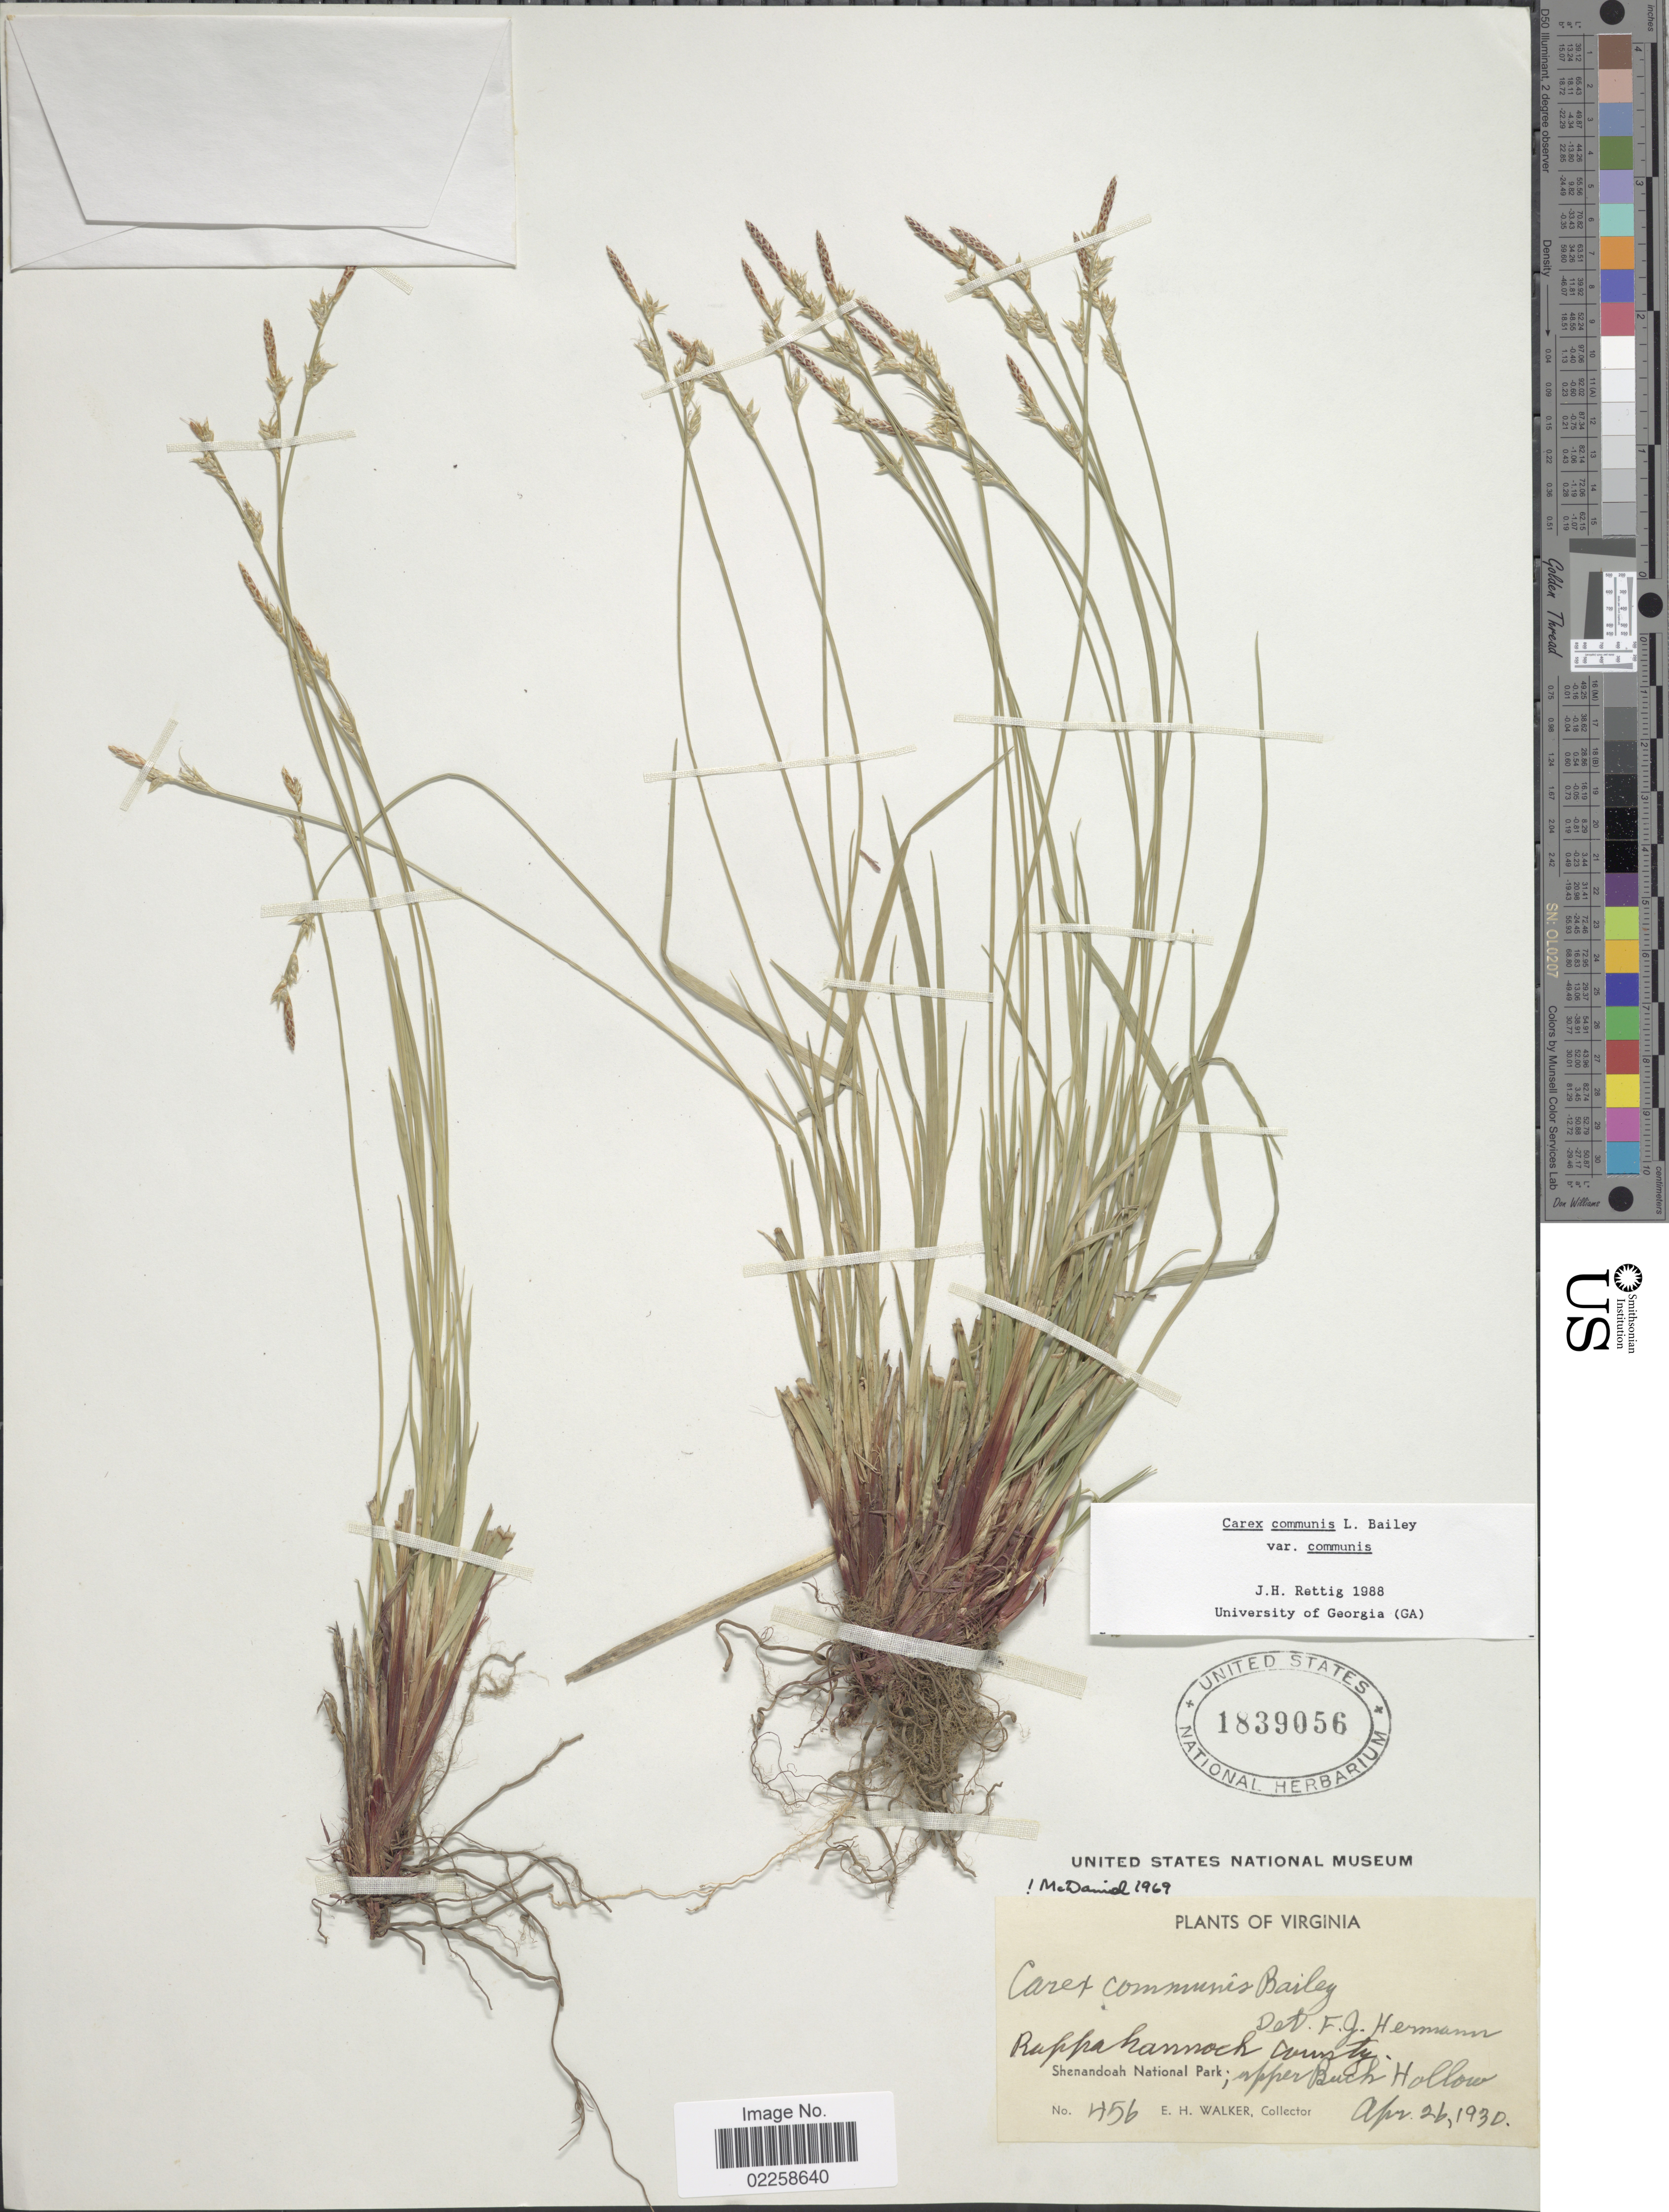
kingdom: Plantae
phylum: Tracheophyta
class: Liliopsida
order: Poales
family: Cyperaceae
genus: Carex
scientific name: Carex communis var. communis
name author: L.H. Bailey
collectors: E. H. Walker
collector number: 456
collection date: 1930-04-26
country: United States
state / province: Virginia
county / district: Rappahannock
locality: Rappahannock County, Shenandoah National Park, upper Buck Hollow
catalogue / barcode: US 1839056